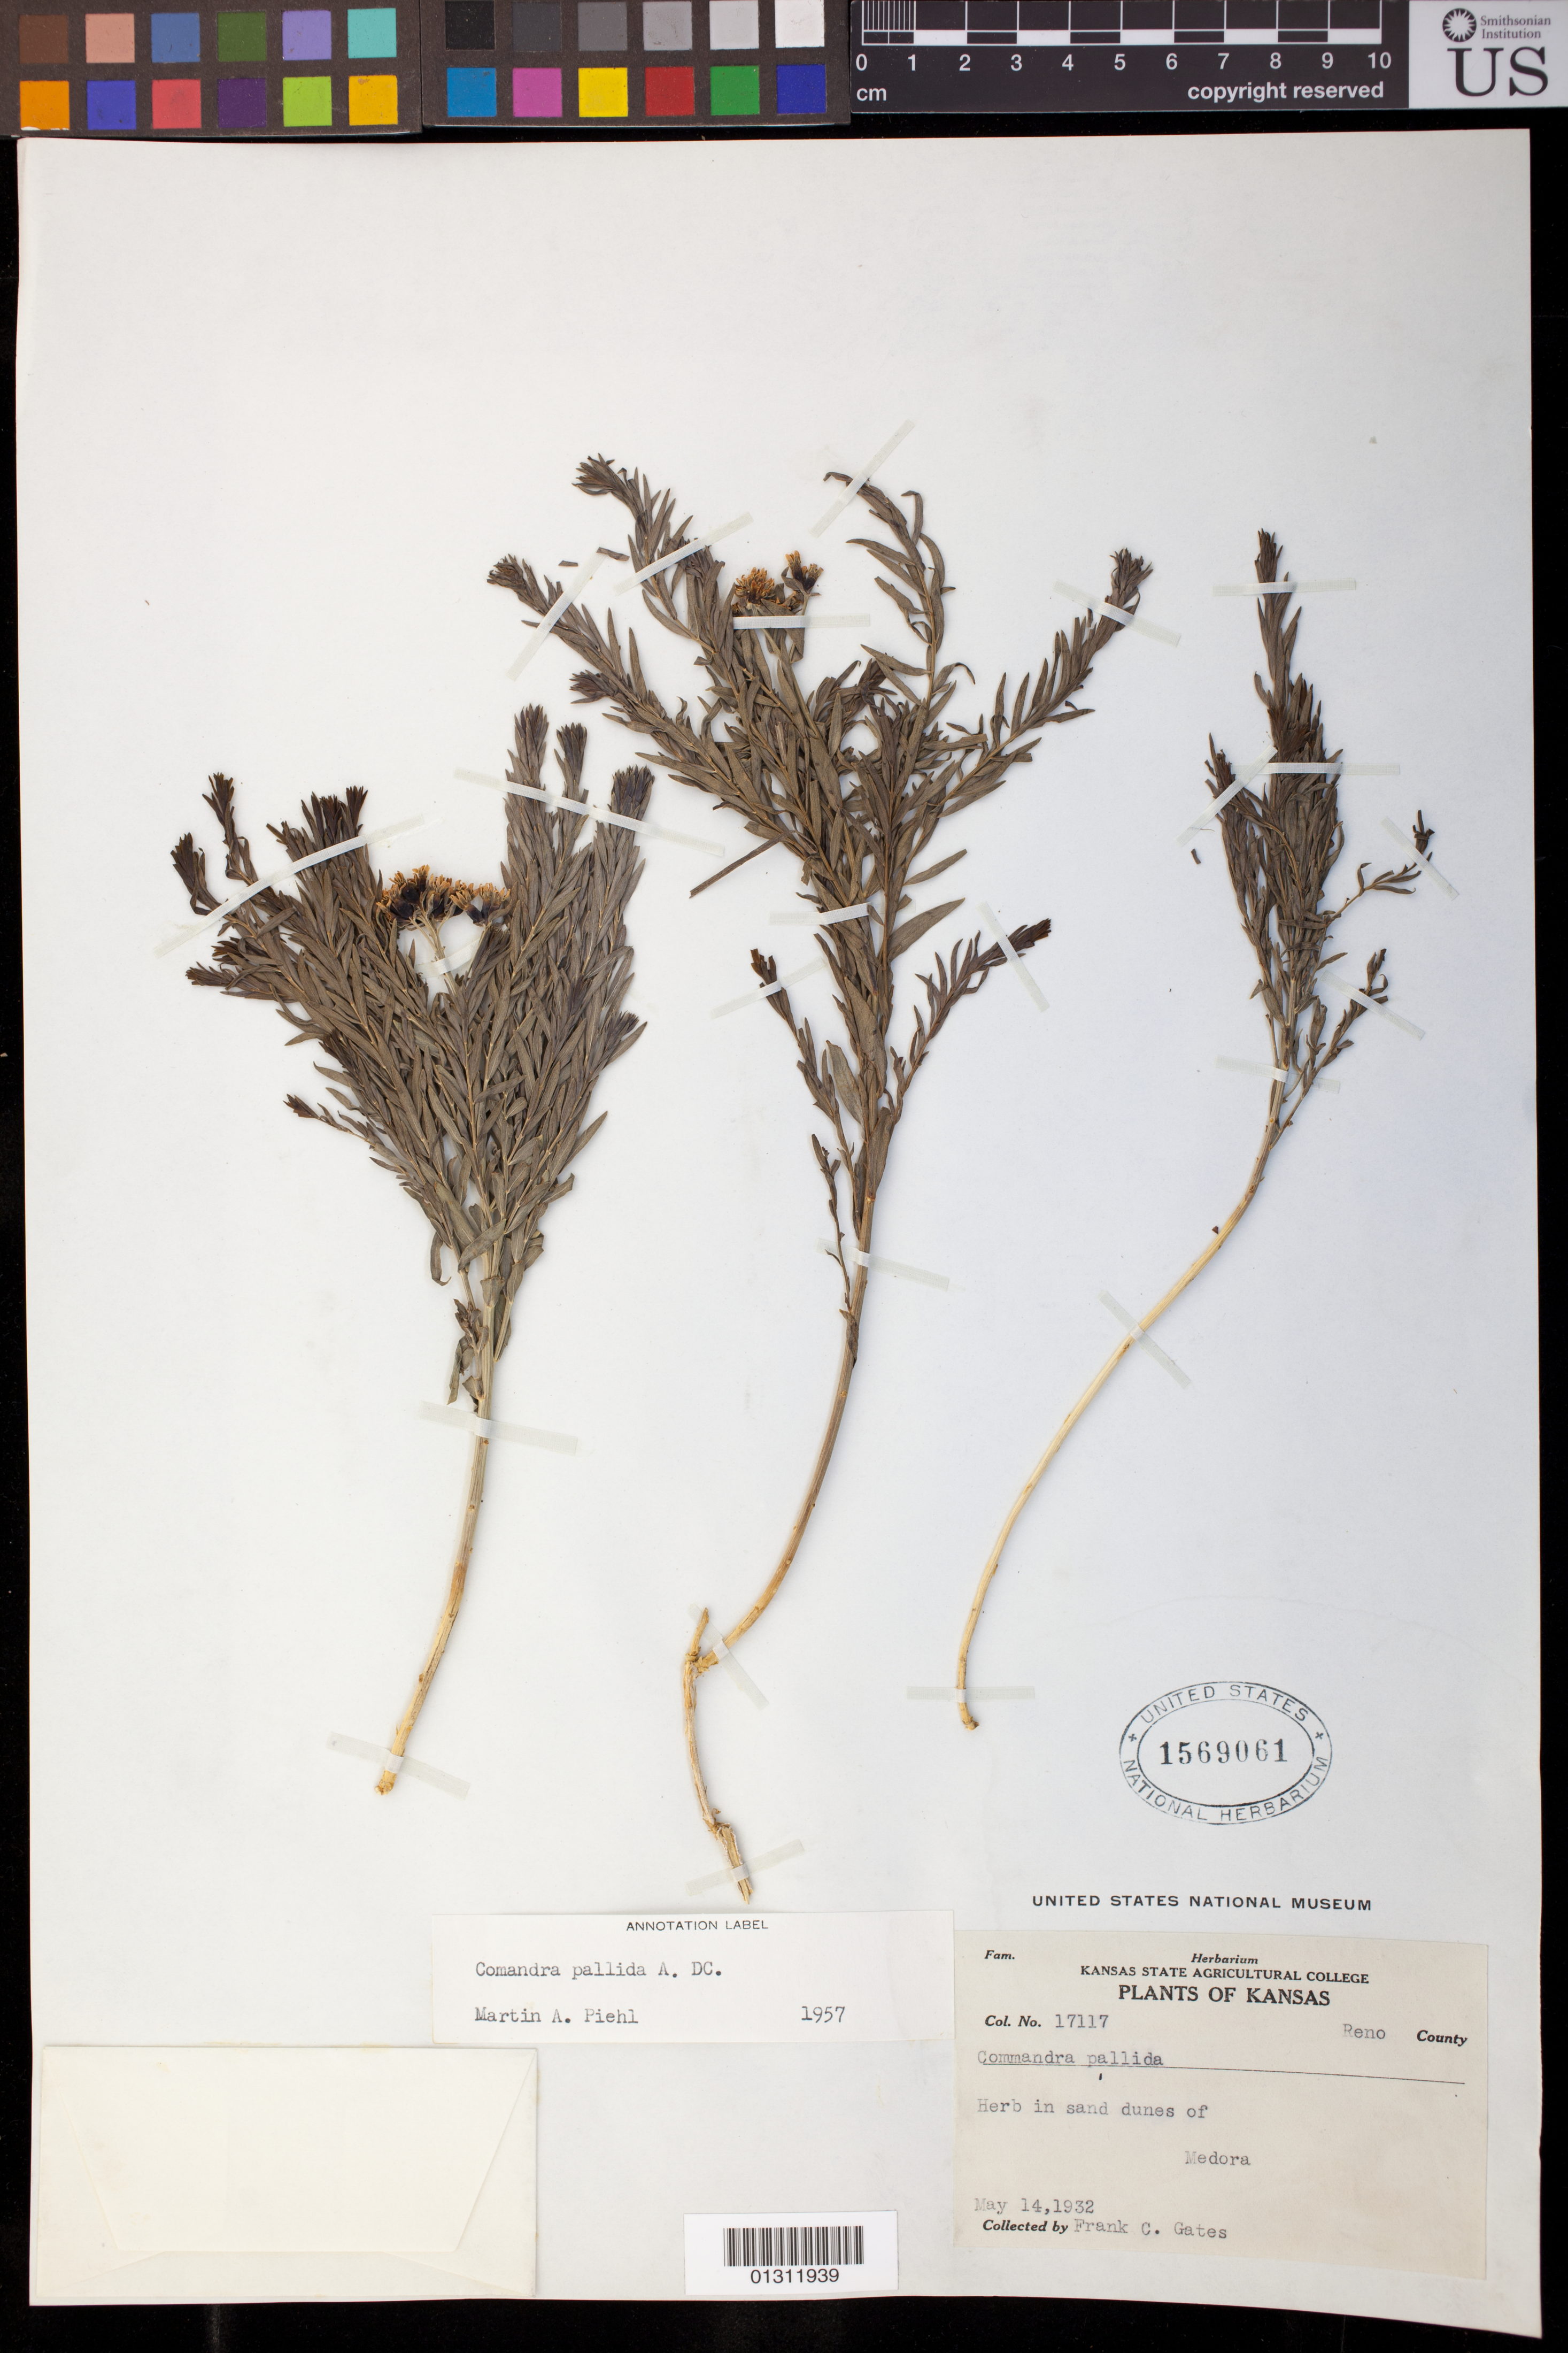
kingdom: Plantae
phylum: Tracheophyta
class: Magnoliopsida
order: Santalales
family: Comandraceae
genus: Comandra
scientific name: Comandra pallida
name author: A. DC.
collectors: F. C. Gates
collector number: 17117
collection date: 1932-05-14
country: United States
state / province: Kansas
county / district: Reno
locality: Medora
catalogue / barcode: US 1569061